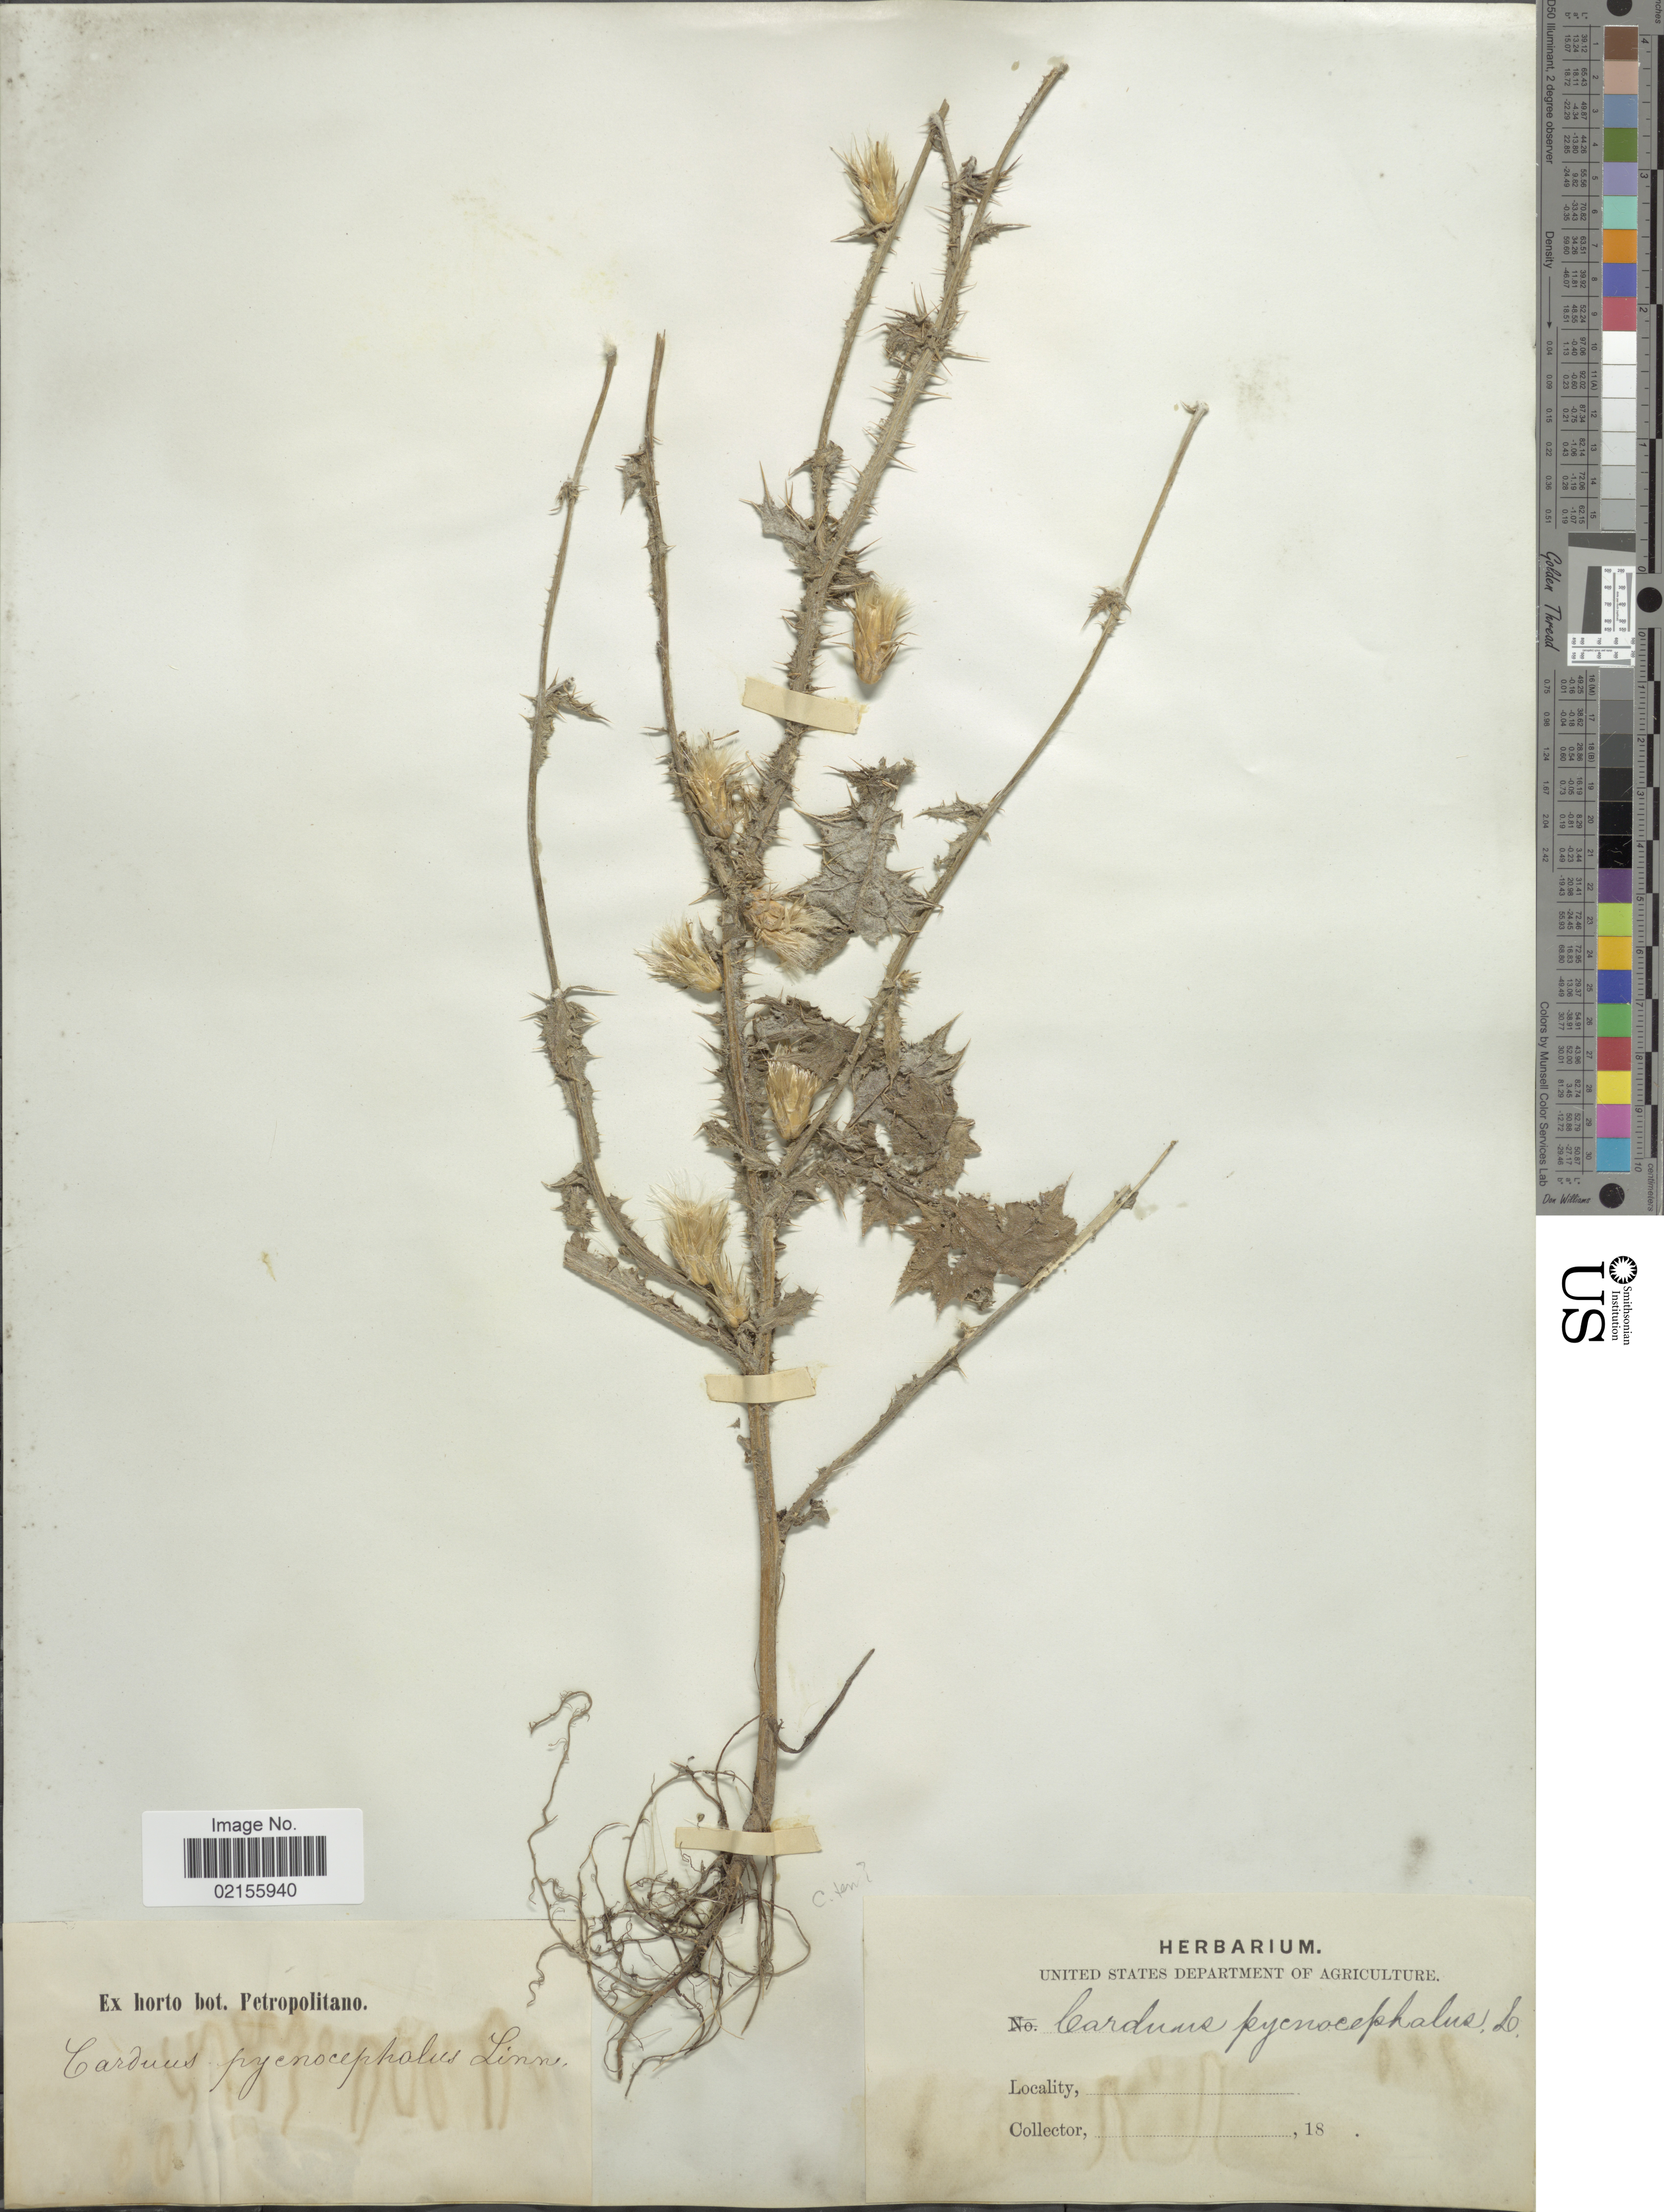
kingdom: Plantae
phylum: Tracheophyta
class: Magnoliopsida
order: Asterales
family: Asteraceae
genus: Carduus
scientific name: Carduus pycnocephalus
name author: L.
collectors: ex Horto Bot. Petropolitano